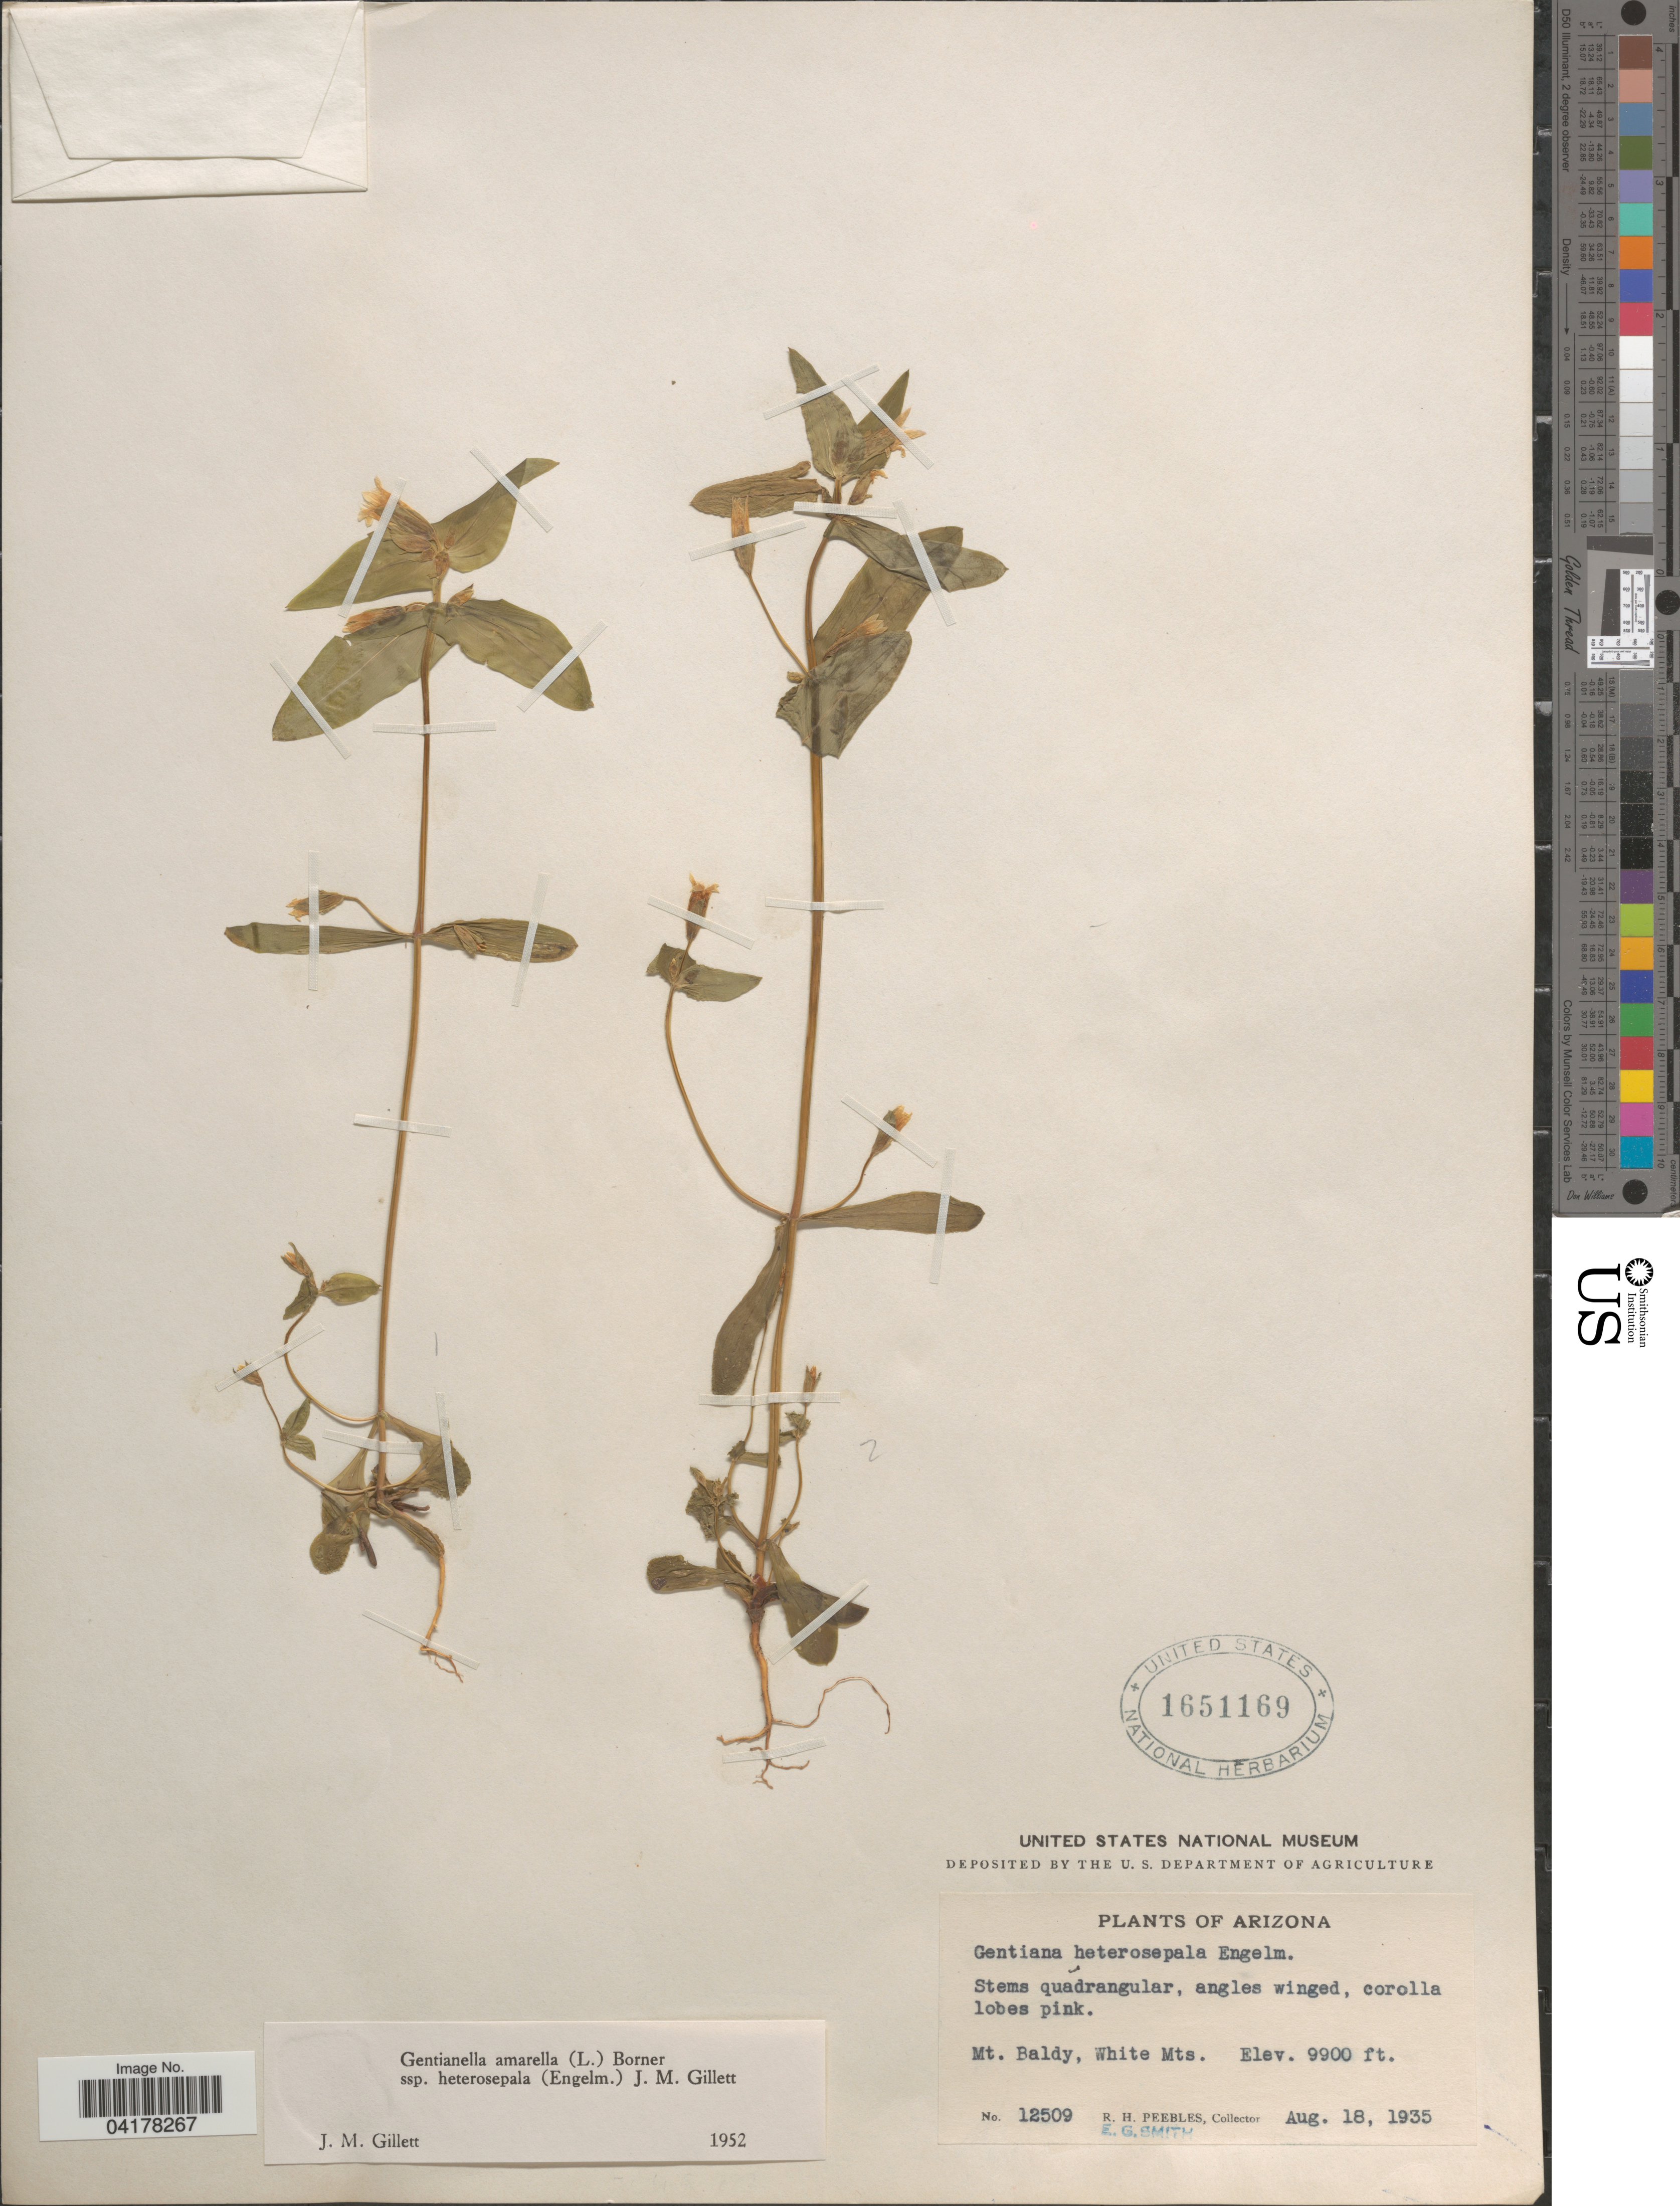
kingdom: Plantae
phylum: Tracheophyta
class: Magnoliopsida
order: Gentianales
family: Gentianaceae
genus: Gentianella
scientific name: Gentianella amarella subsp. heterosepala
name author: (Engelm.) J.M. Gillet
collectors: R. H. Peebles & E. G. Smith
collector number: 12509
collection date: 1935-08-18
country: United States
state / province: Arizona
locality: Mt. Baldy, White Mts.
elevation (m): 3018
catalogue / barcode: US 1651169